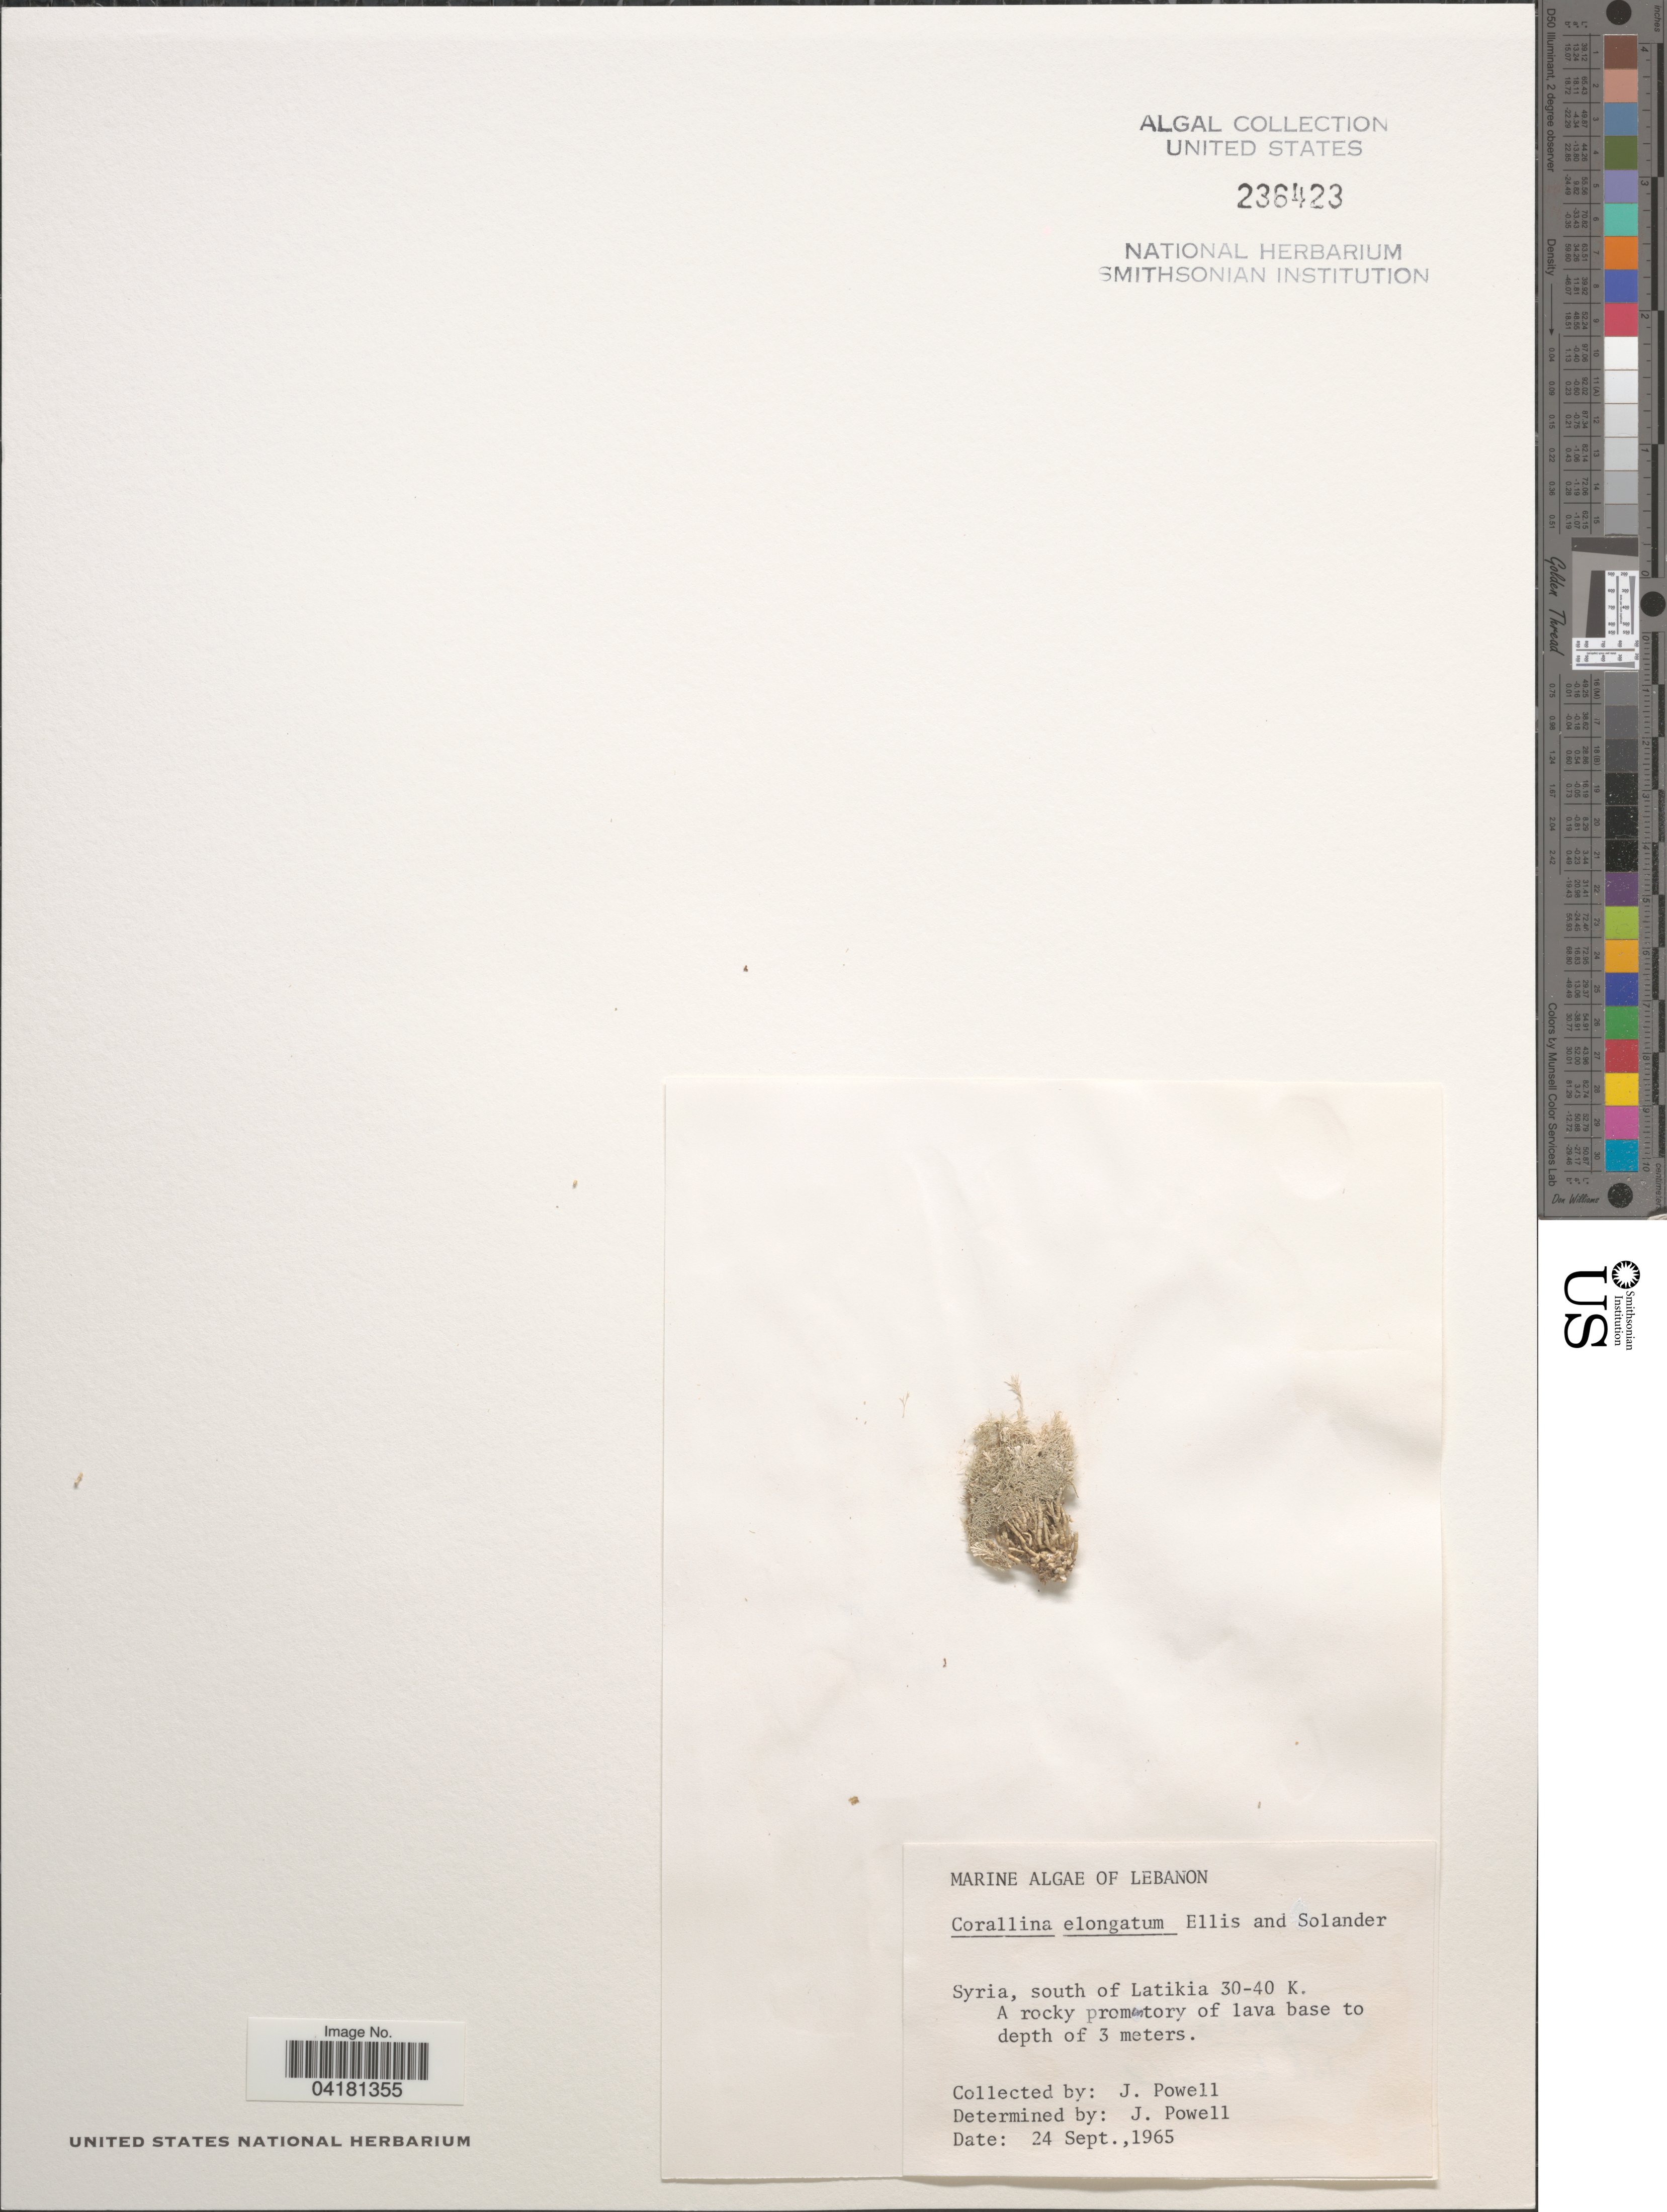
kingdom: Plantae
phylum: Rhodophyta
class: Florideophyceae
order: Corallinales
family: Corallinaceae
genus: Ellisolandia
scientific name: Ellisolandia elongata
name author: (Ellis & Solander) K.R.Hind & G.W. Saunders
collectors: J. Powell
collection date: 1965-09-24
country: Syria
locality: South of Latikia 30-40 K.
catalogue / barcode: US 236423